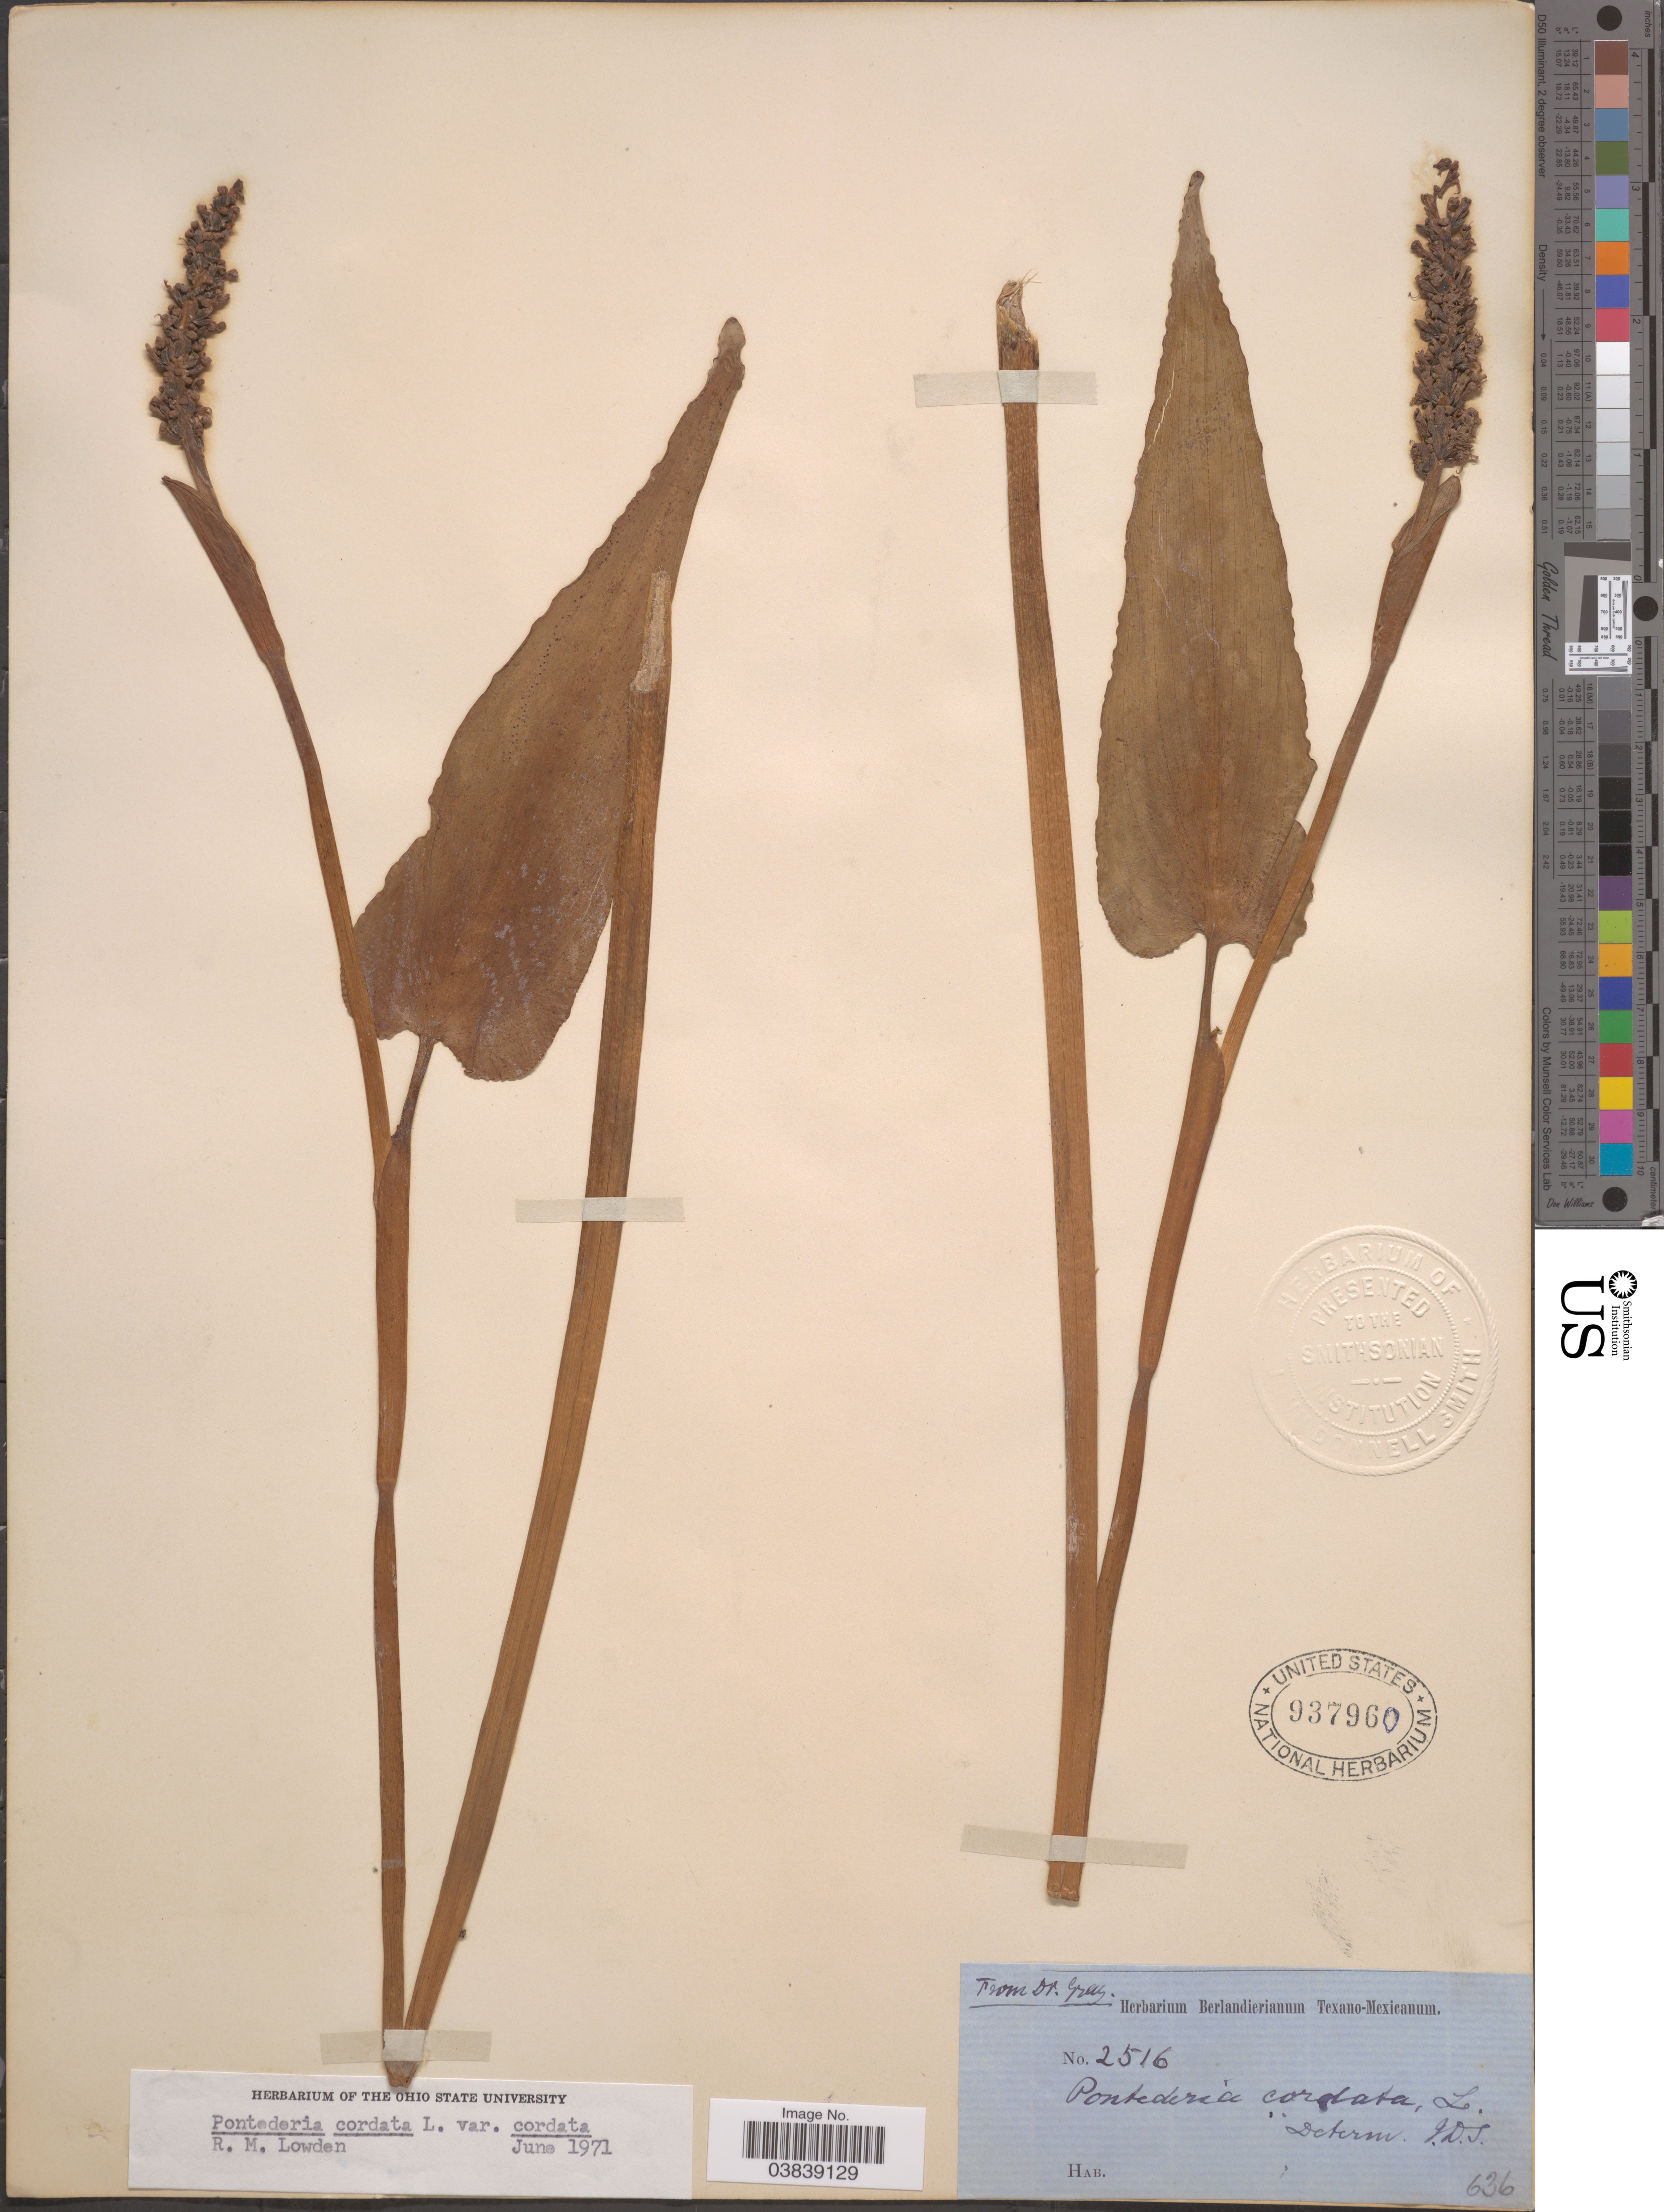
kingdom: Plantae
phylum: Tracheophyta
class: Liliopsida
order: Commelinales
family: Pontederiaceae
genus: Pontederia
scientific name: Pontederia cordata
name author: L.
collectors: ex Herb. Berlandierianum Texano-Mexicanum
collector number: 2516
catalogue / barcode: US 937960